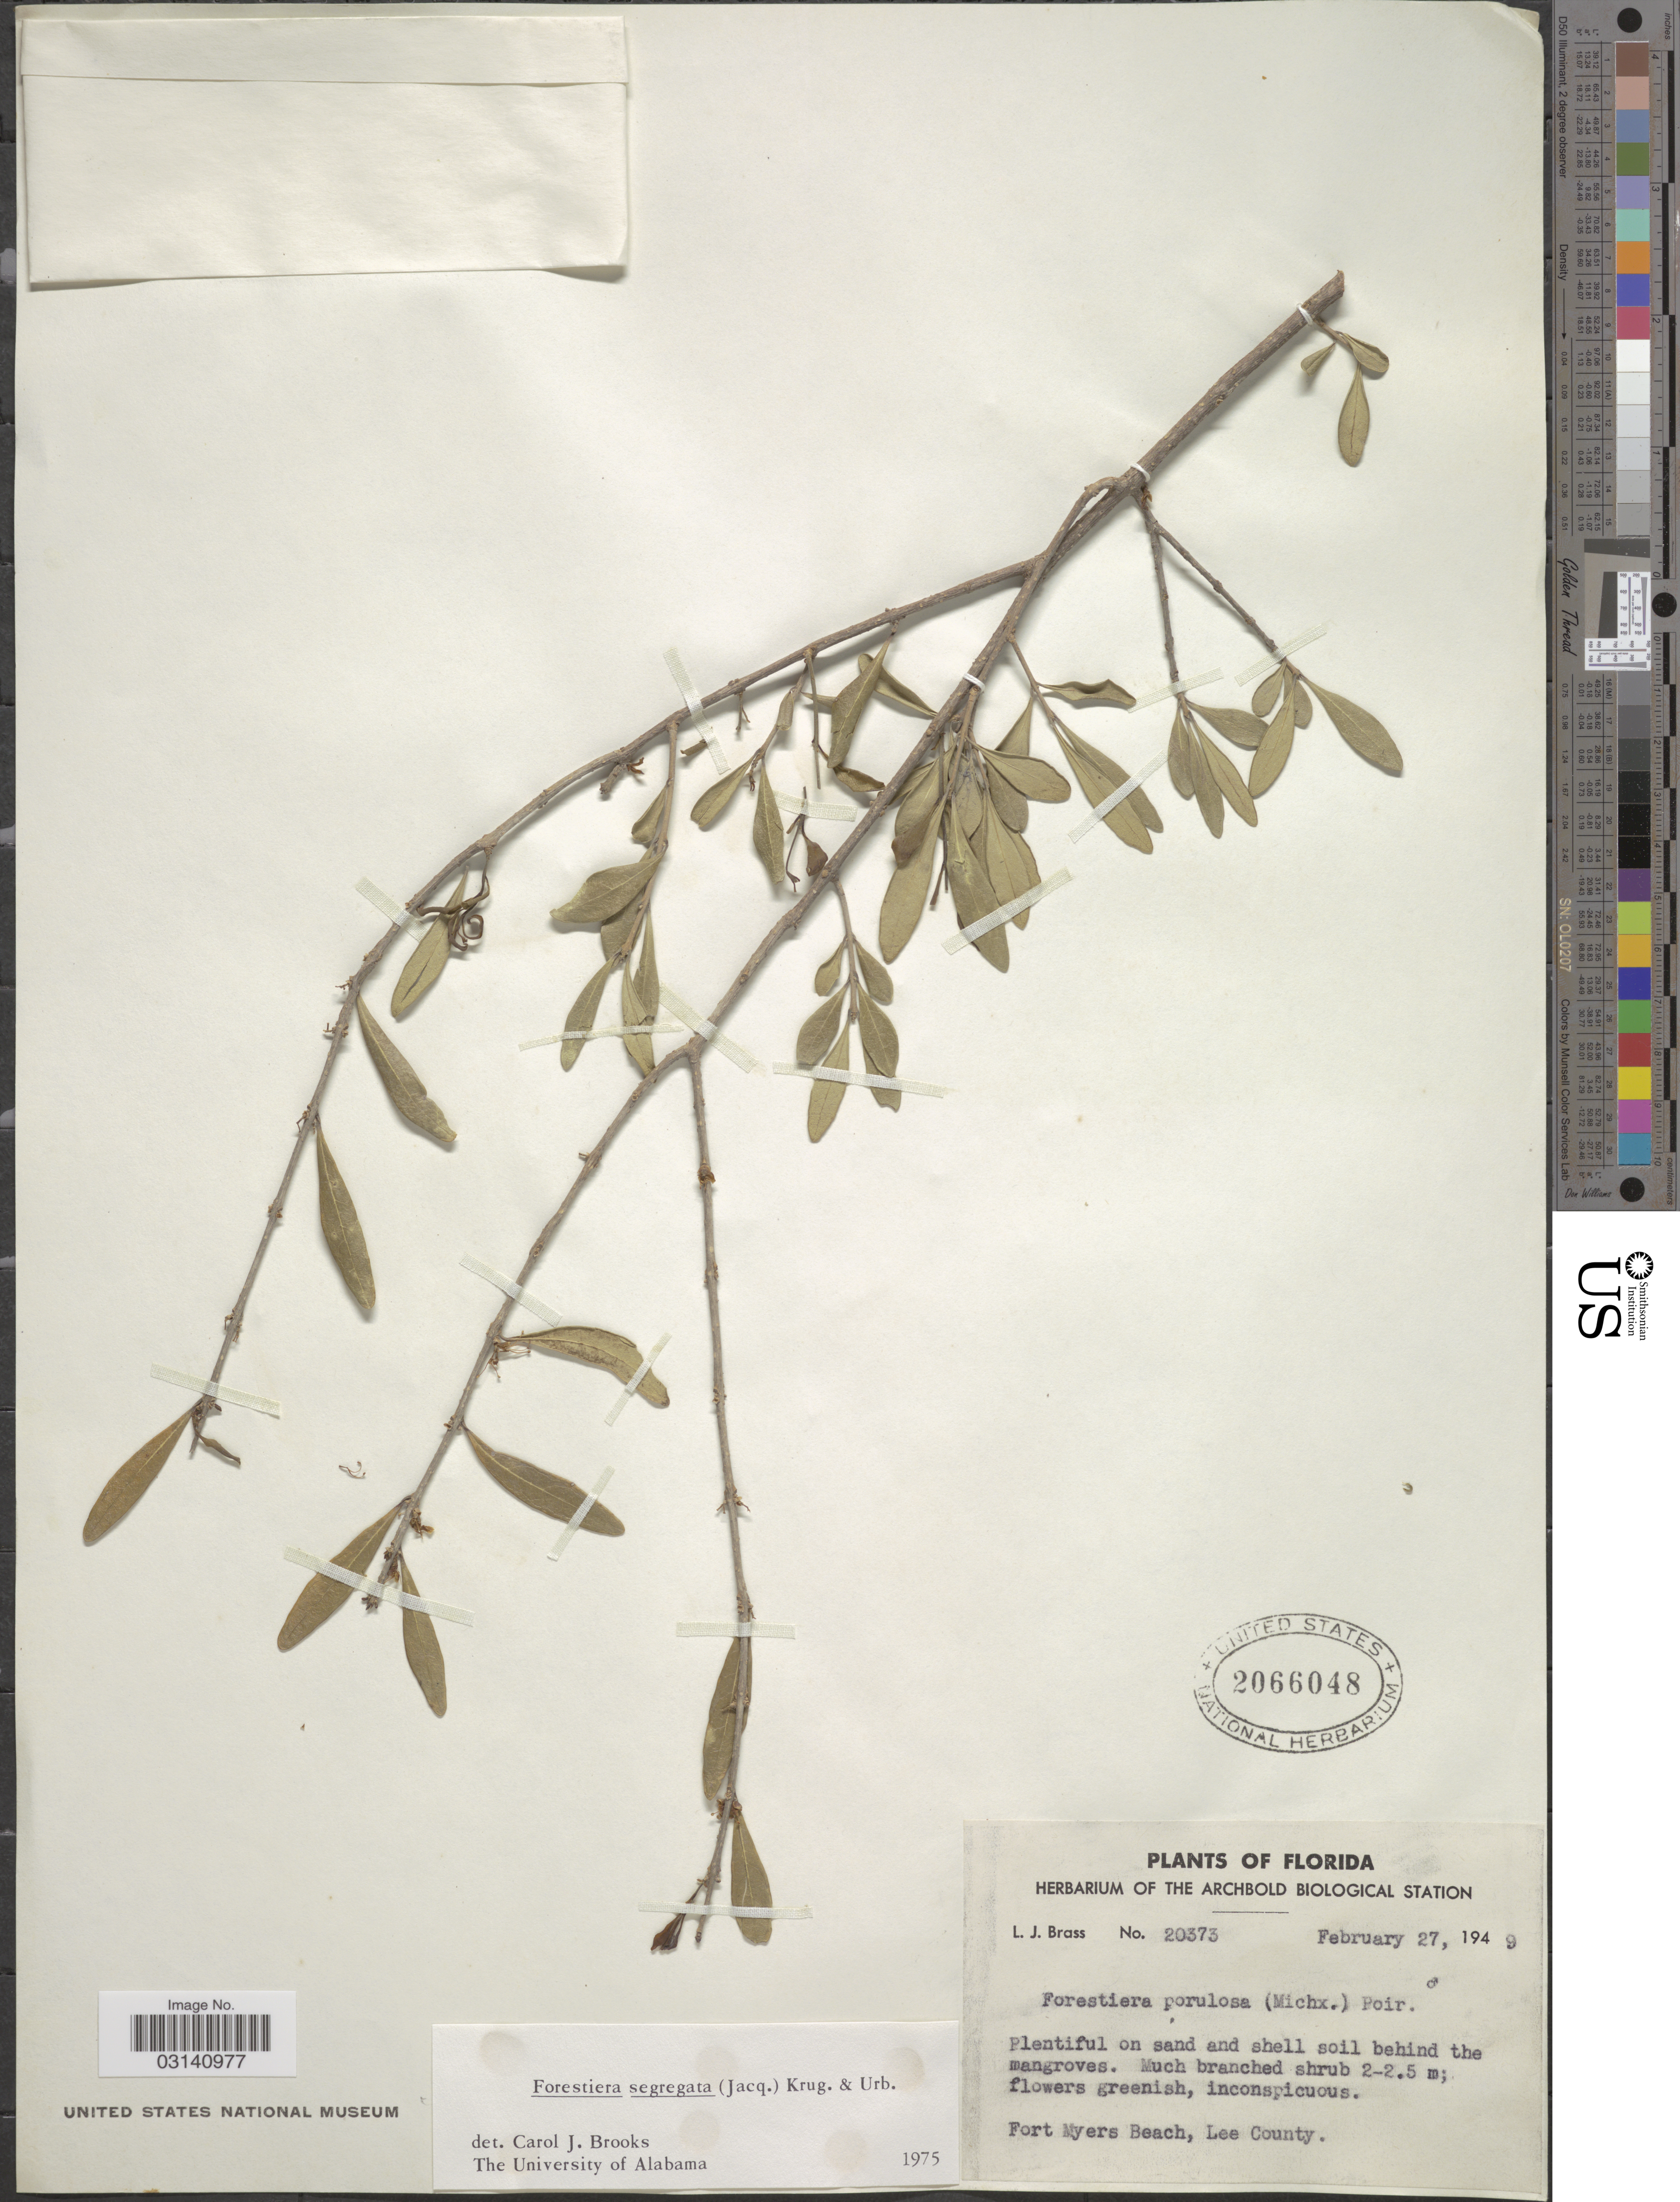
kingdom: Plantae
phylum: Tracheophyta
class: Magnoliopsida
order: Lamiales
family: Oleaceae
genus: Forestiera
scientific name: Forestiera segregata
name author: (Jacq.) Krug & Urb.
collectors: L. J. Brass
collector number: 20373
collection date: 1949-02-27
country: United States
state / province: Florida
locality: Fort Myers Beach, Lee County.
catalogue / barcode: US 2066048